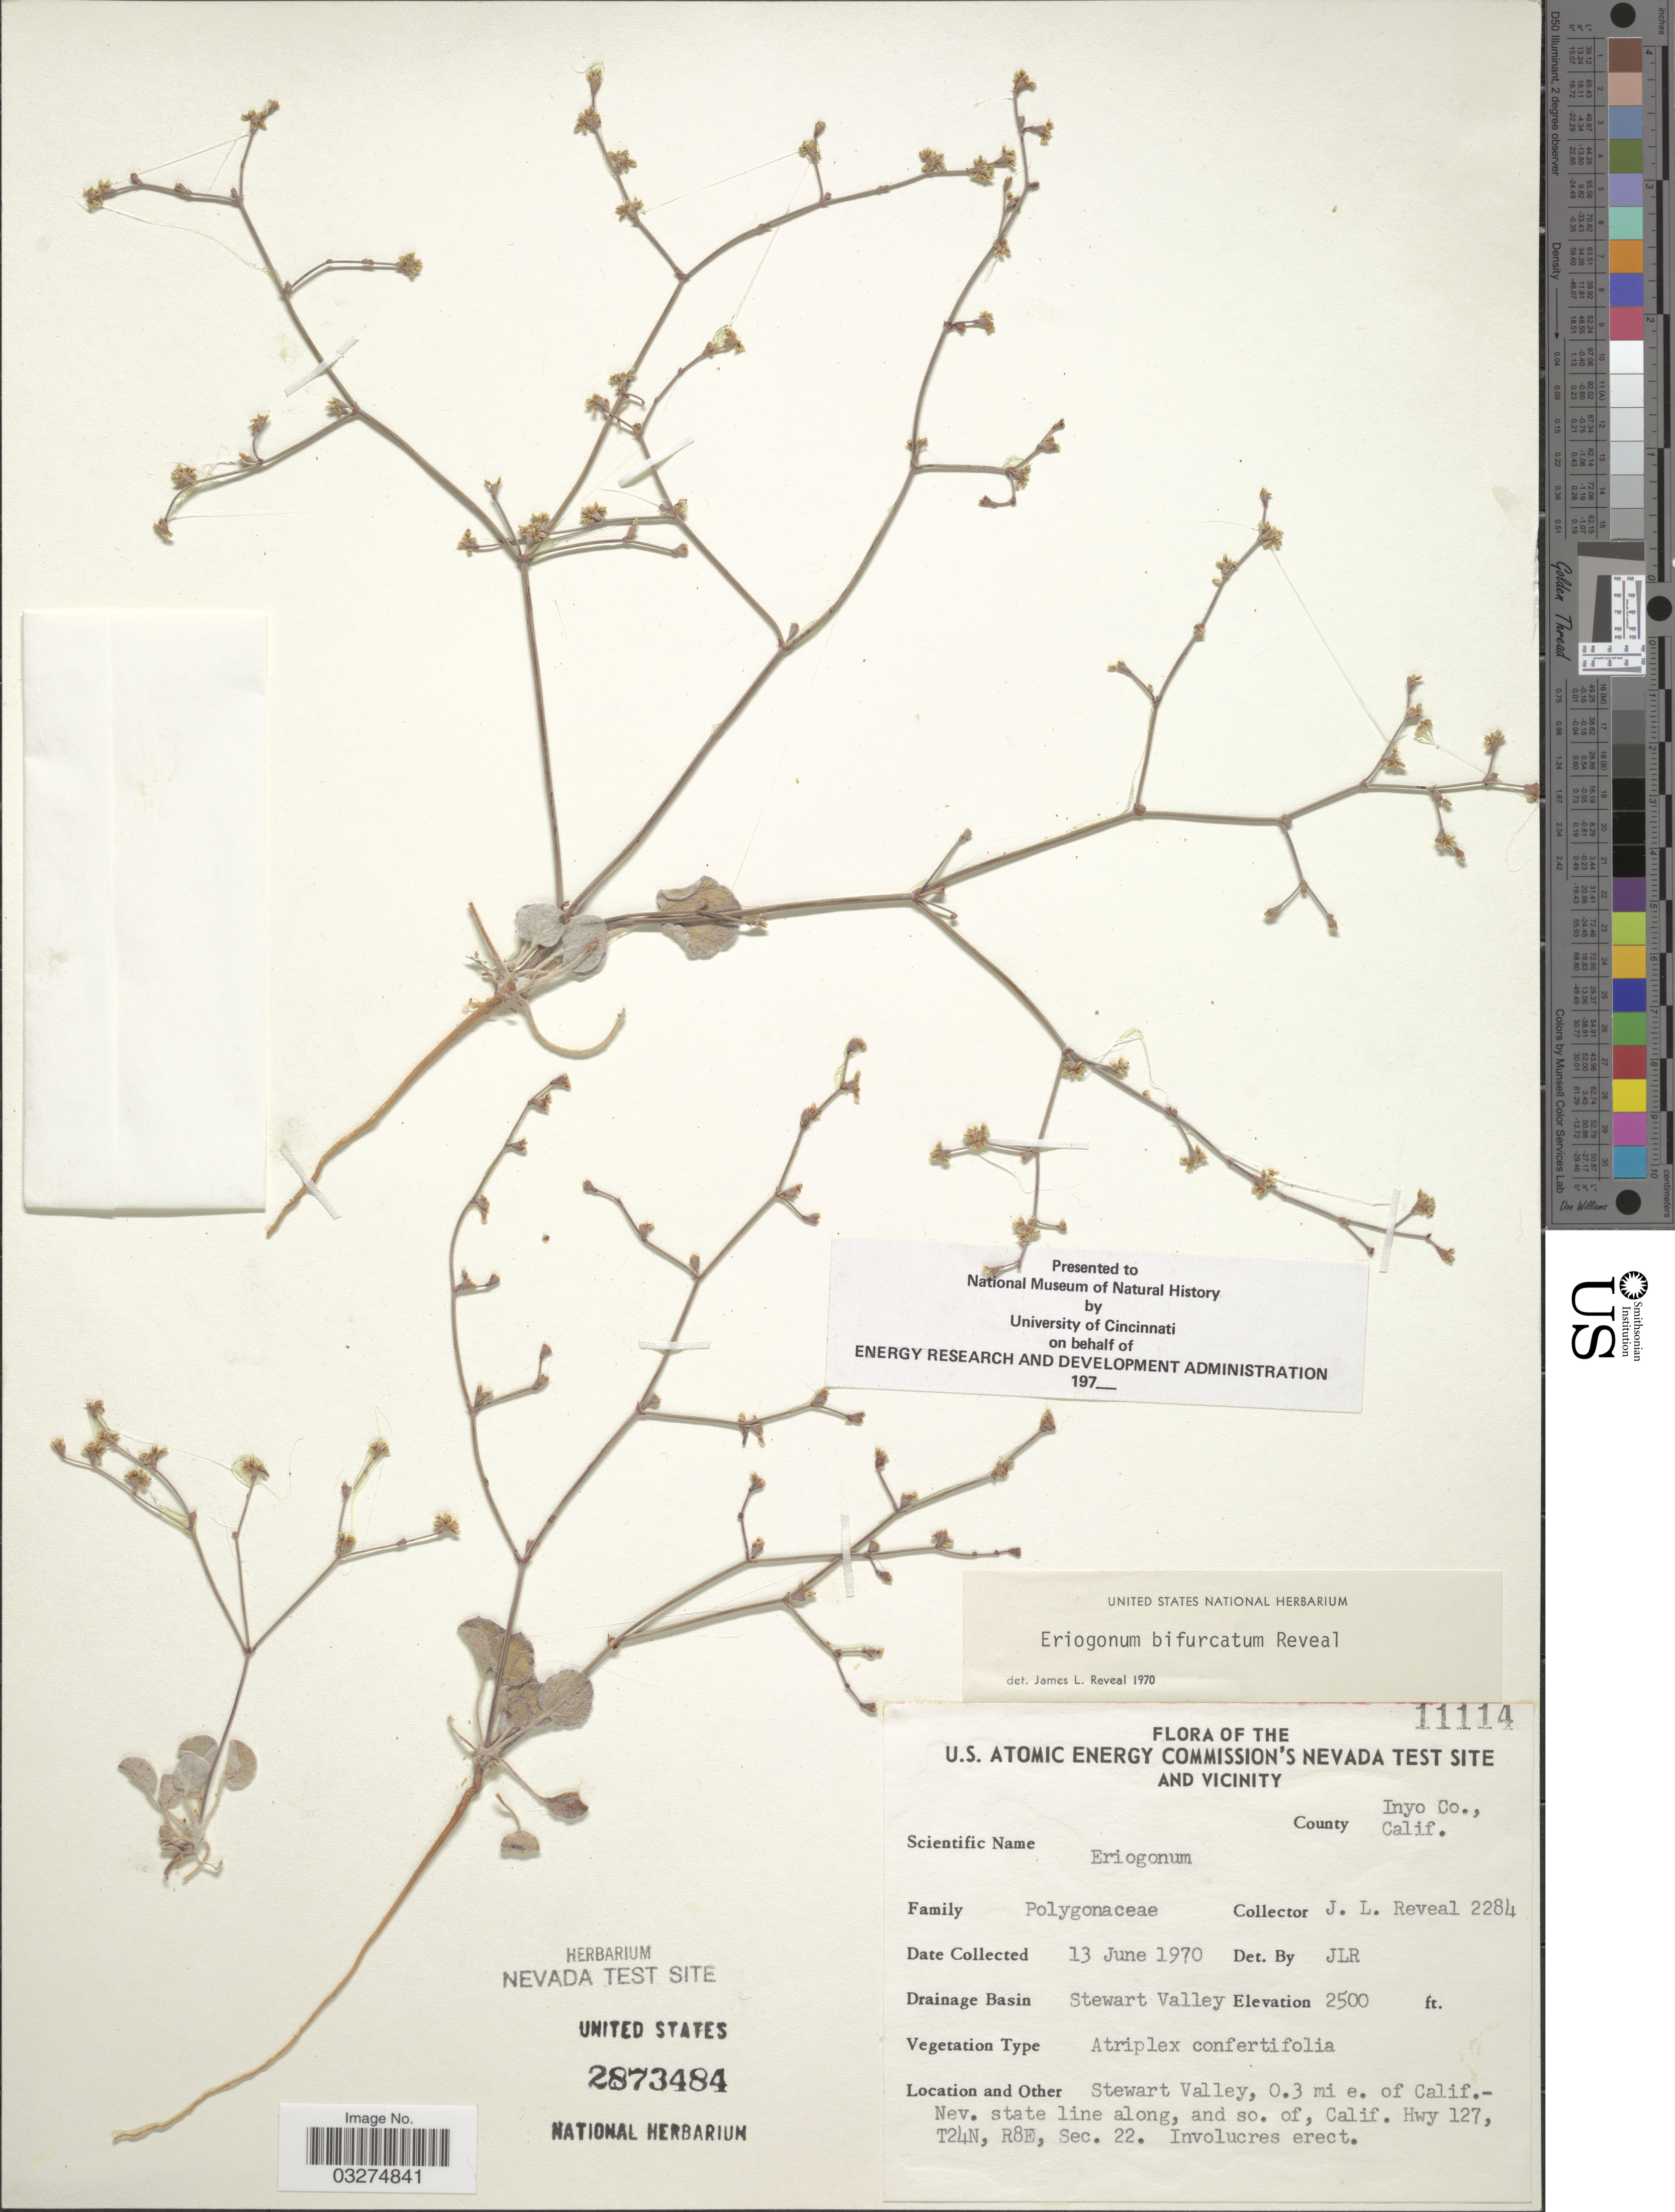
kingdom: Plantae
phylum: Tracheophyta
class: Magnoliopsida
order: Caryophyllales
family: Polygonaceae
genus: Eriogonum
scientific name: Eriogonum bifurcatum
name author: Reveal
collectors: J. L. Reveal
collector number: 2284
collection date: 1970-06-13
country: United States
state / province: California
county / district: Inyo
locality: U.S. Atomic Energy Commission's Nevada Test Site and Vicinity. County Inyo Co., Calif. Drainage Basin Stewart Valley, 0.3 mi e. of Calif.-Nev. state line along, and so. of, Calif. Hwy 127, T24N, R8E, Sec. 22.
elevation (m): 762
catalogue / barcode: US 2873484